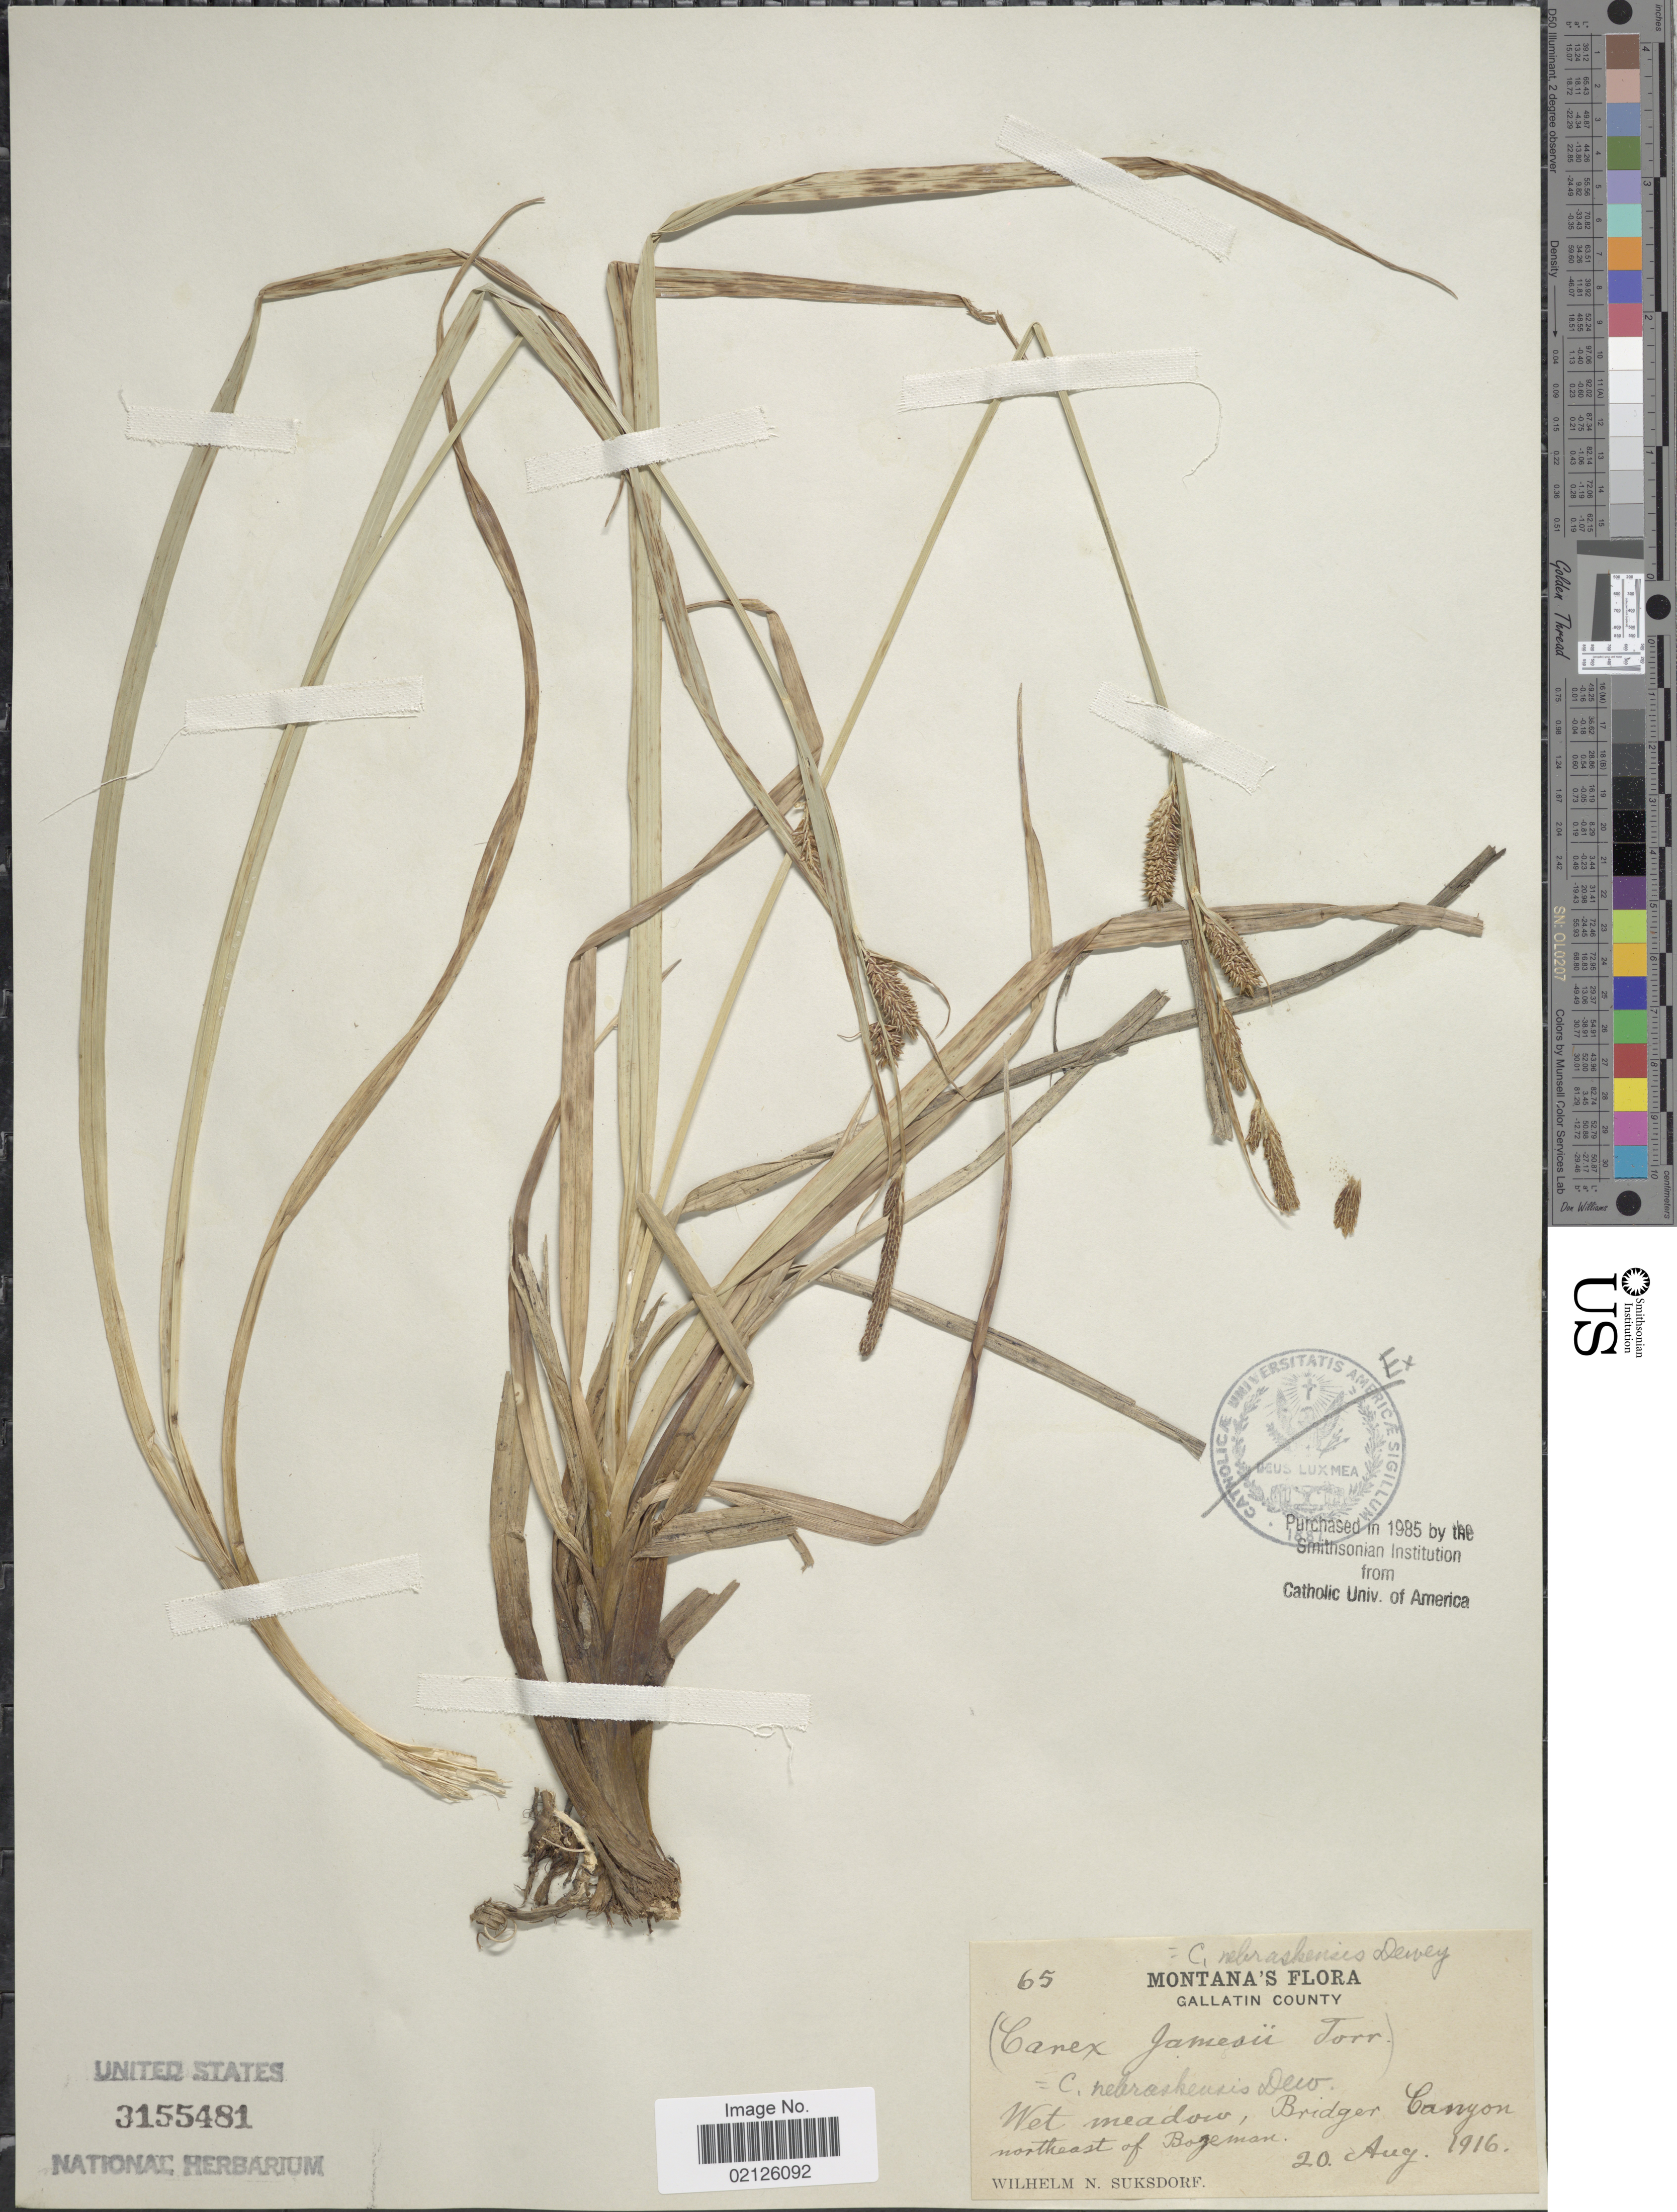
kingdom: Plantae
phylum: Tracheophyta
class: Liliopsida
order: Poales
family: Cyperaceae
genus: Carex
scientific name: Carex nebrascensis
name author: Dewey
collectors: W. N. Suksdorf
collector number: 65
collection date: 1916-08-20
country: United States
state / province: Montana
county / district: Gallatin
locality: Wet meadow, Bridger Canyon northeast of Bozeman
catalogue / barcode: US 3155481